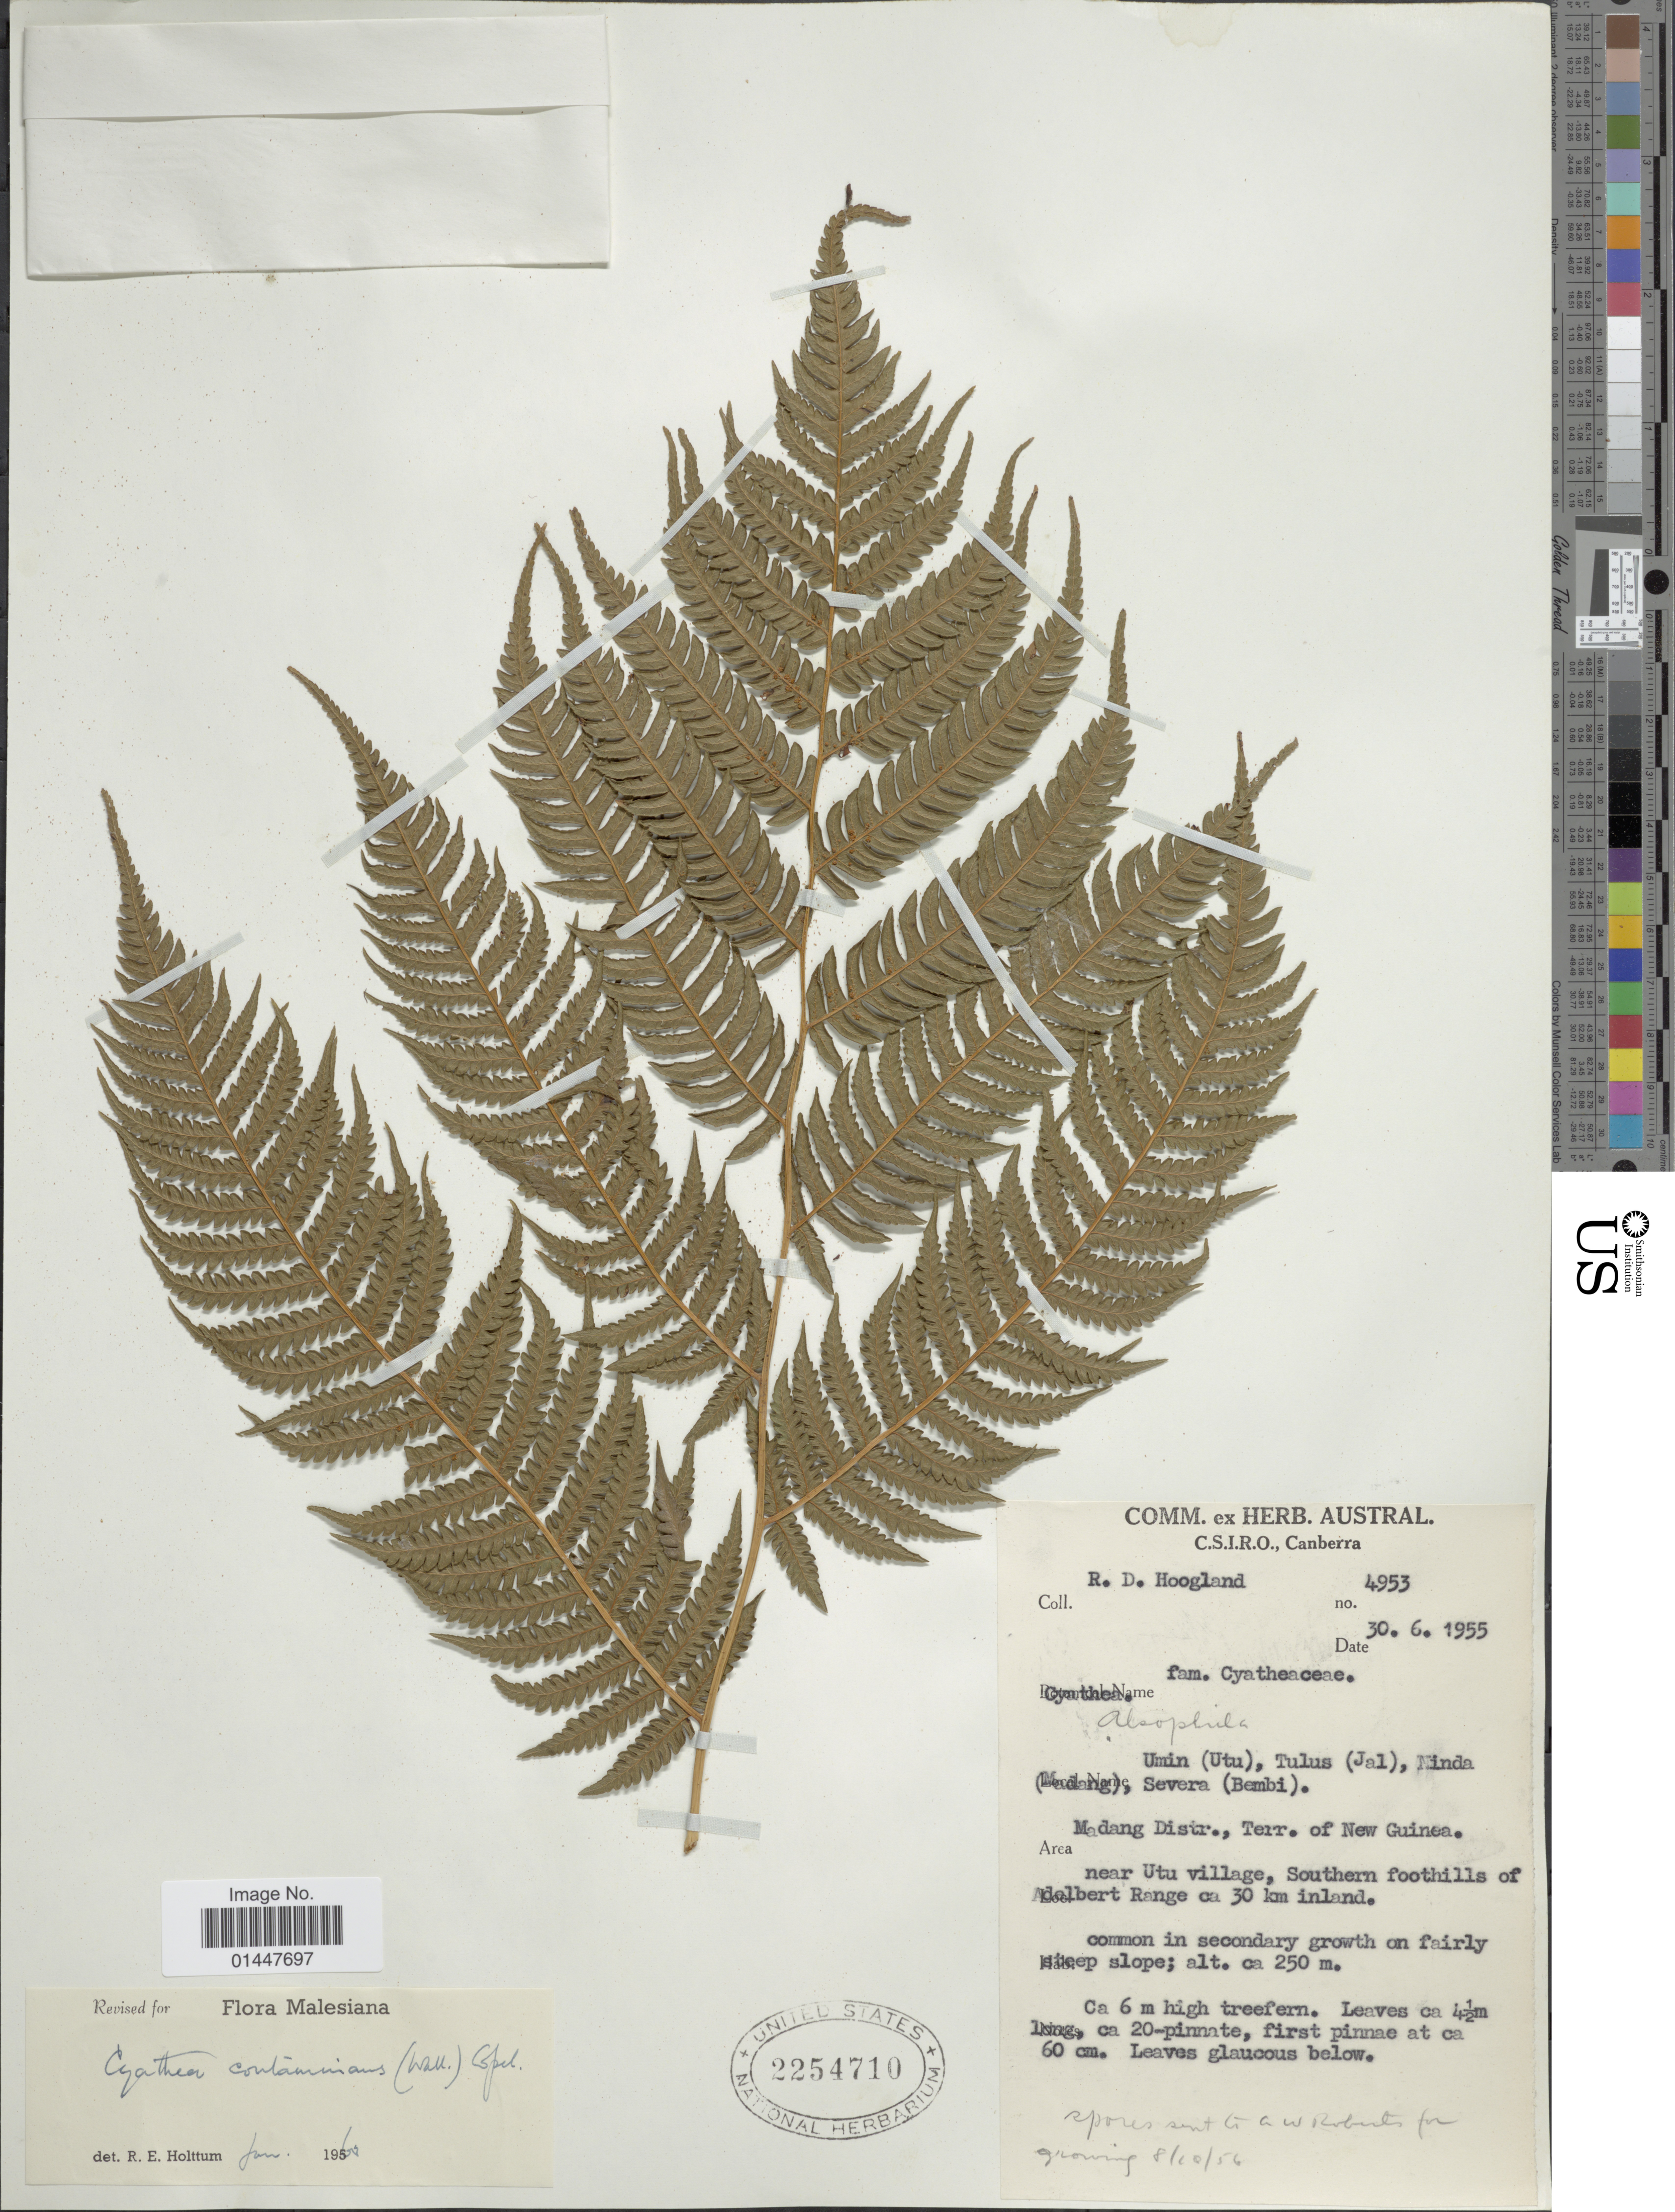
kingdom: Plantae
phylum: Tracheophyta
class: Polypodiopsida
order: Cyatheales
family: Cyatheaceae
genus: Sphaeropteris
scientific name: Sphaeropteris glauca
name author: (Blume) R.M. Tryon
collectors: R. D. Hoogland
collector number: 4953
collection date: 1955-06-30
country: Papua New Guinea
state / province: Madang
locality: Madang Distr., Terr. of New Guinea. near Utu village, southern foothills of delbert Range ca. 30 km inland.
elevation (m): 250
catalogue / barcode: US 2254710